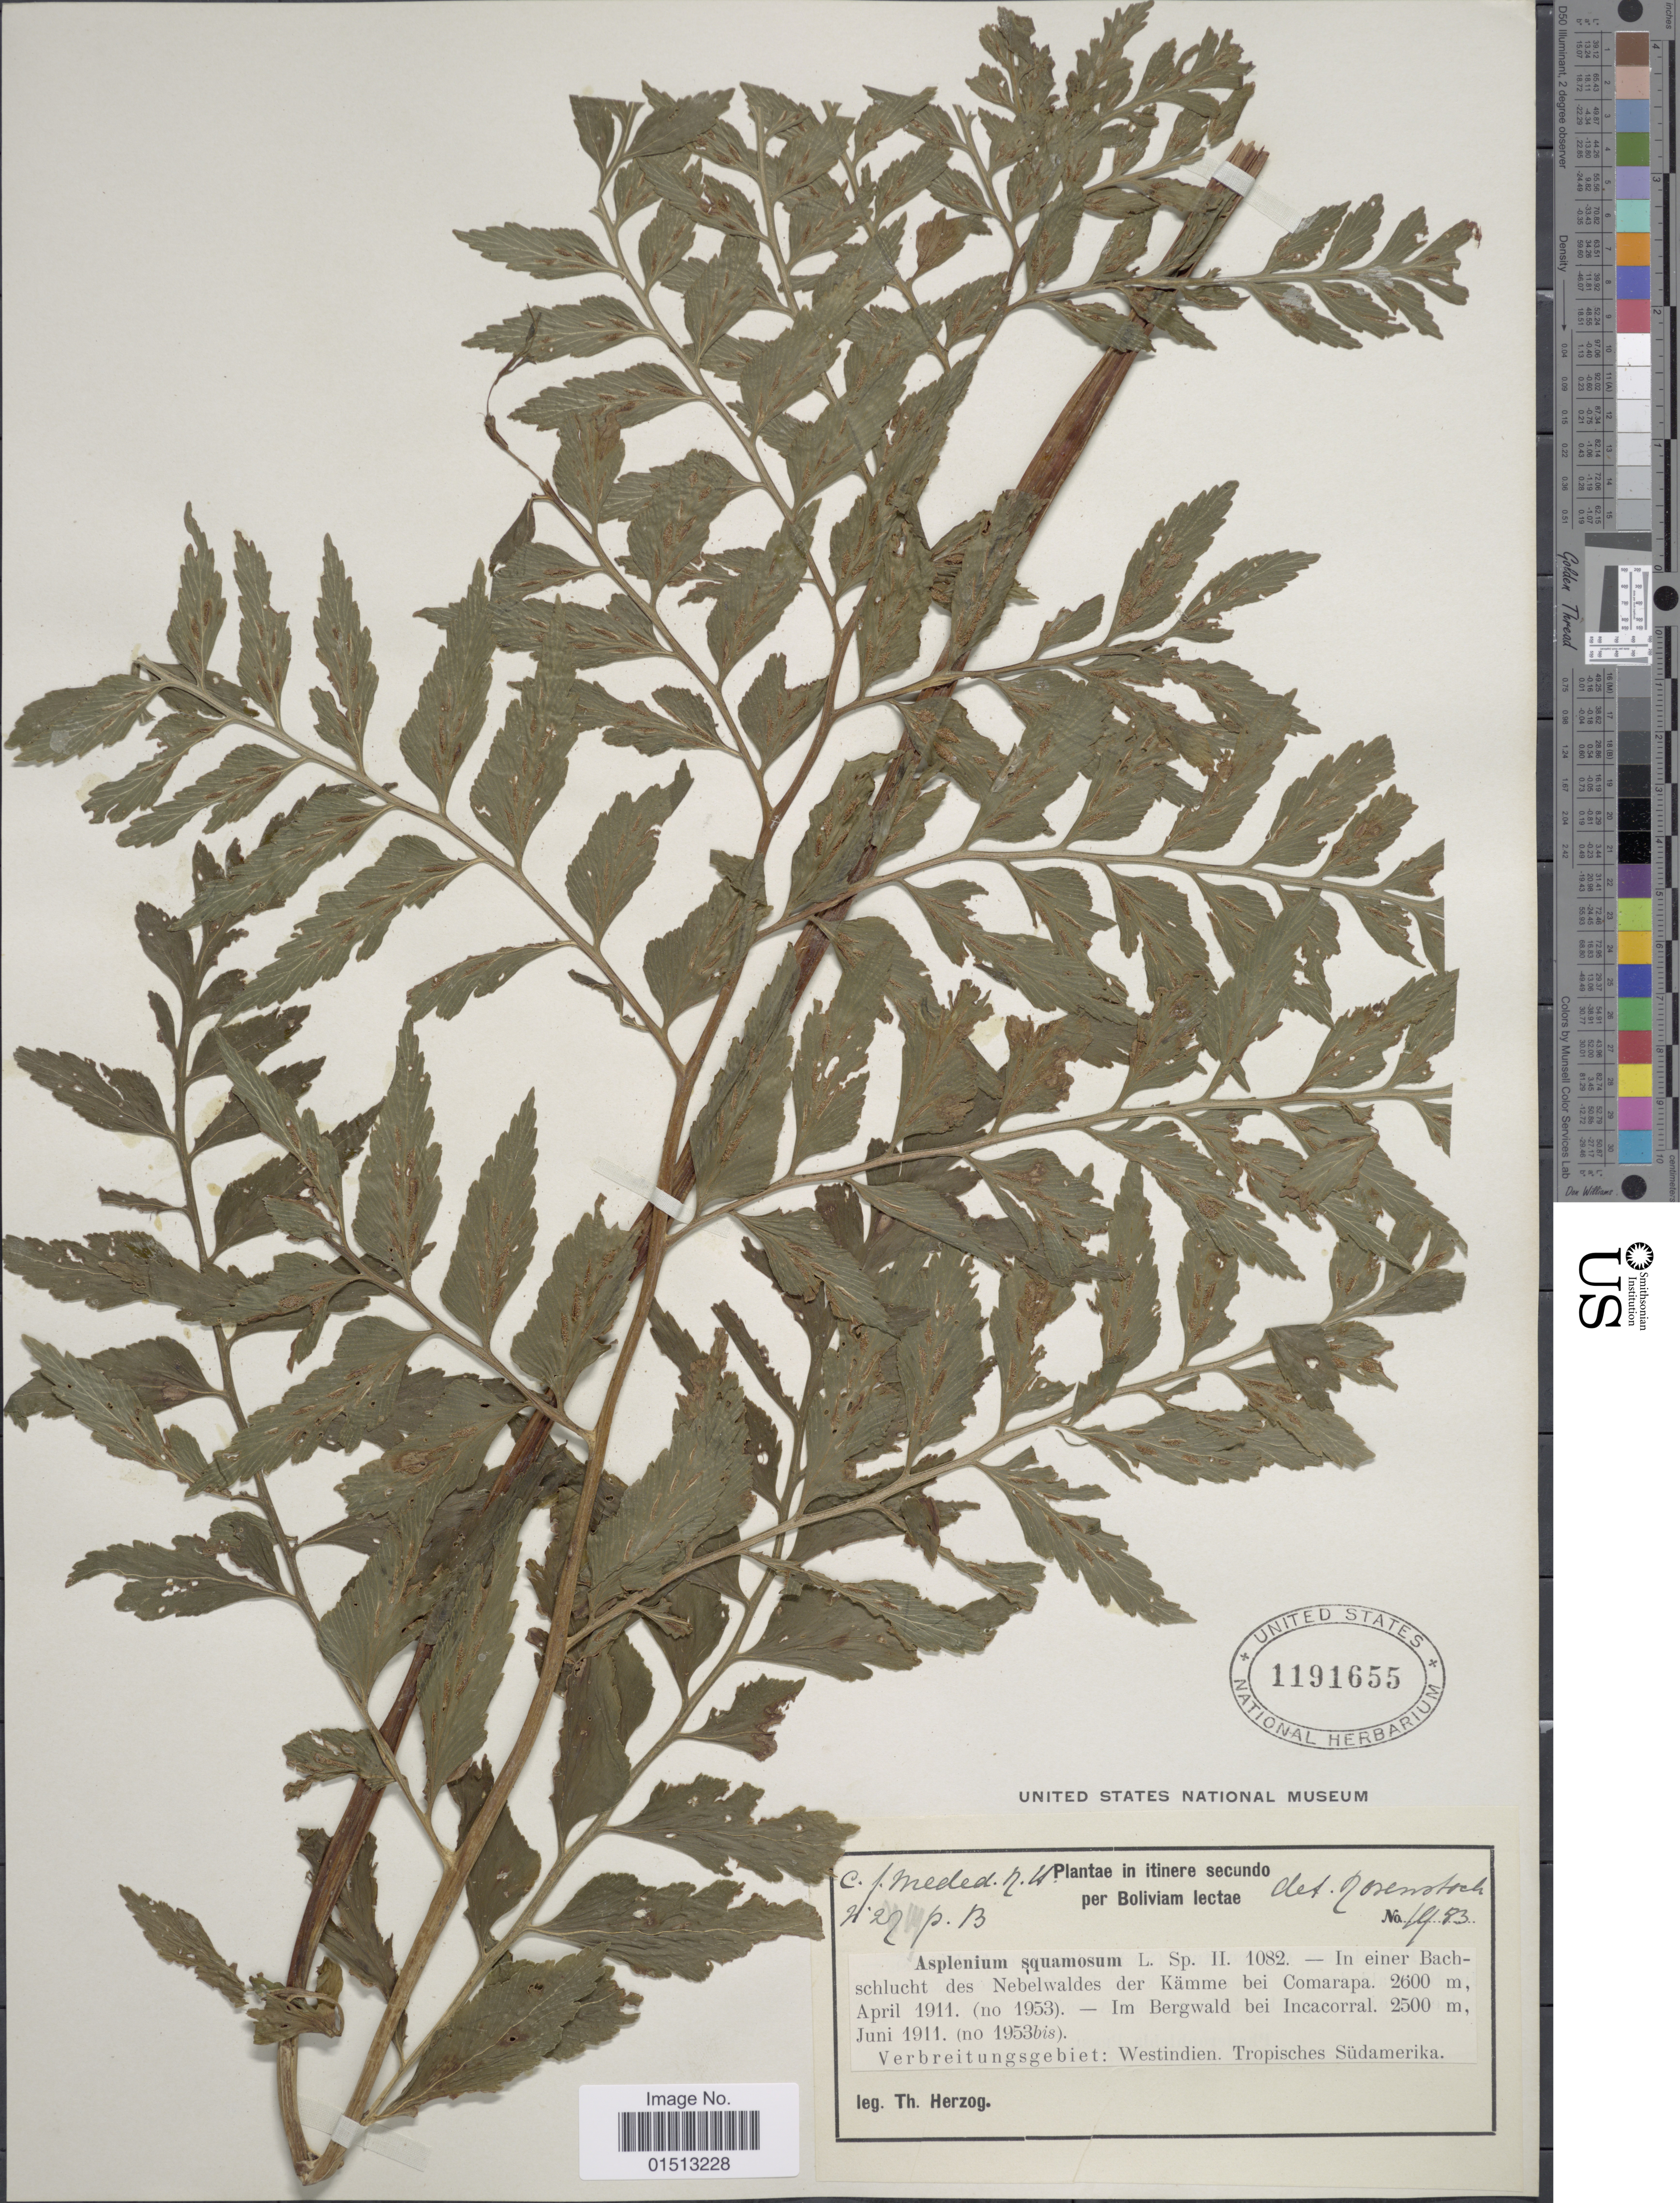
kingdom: Plantae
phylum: Tracheophyta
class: Polypodiopsida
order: Polypodiales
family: Aspleniaceae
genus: Asplenium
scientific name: Asplenium squamosum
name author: L.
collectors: T. K. J. Herzog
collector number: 1983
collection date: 1911-04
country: Bolivia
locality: In einer Bachs;ucht des Nebelwaldes der Kämme bei Comarapa, Westindien. Tropisches Südamerika.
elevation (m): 2600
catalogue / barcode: US 1191655